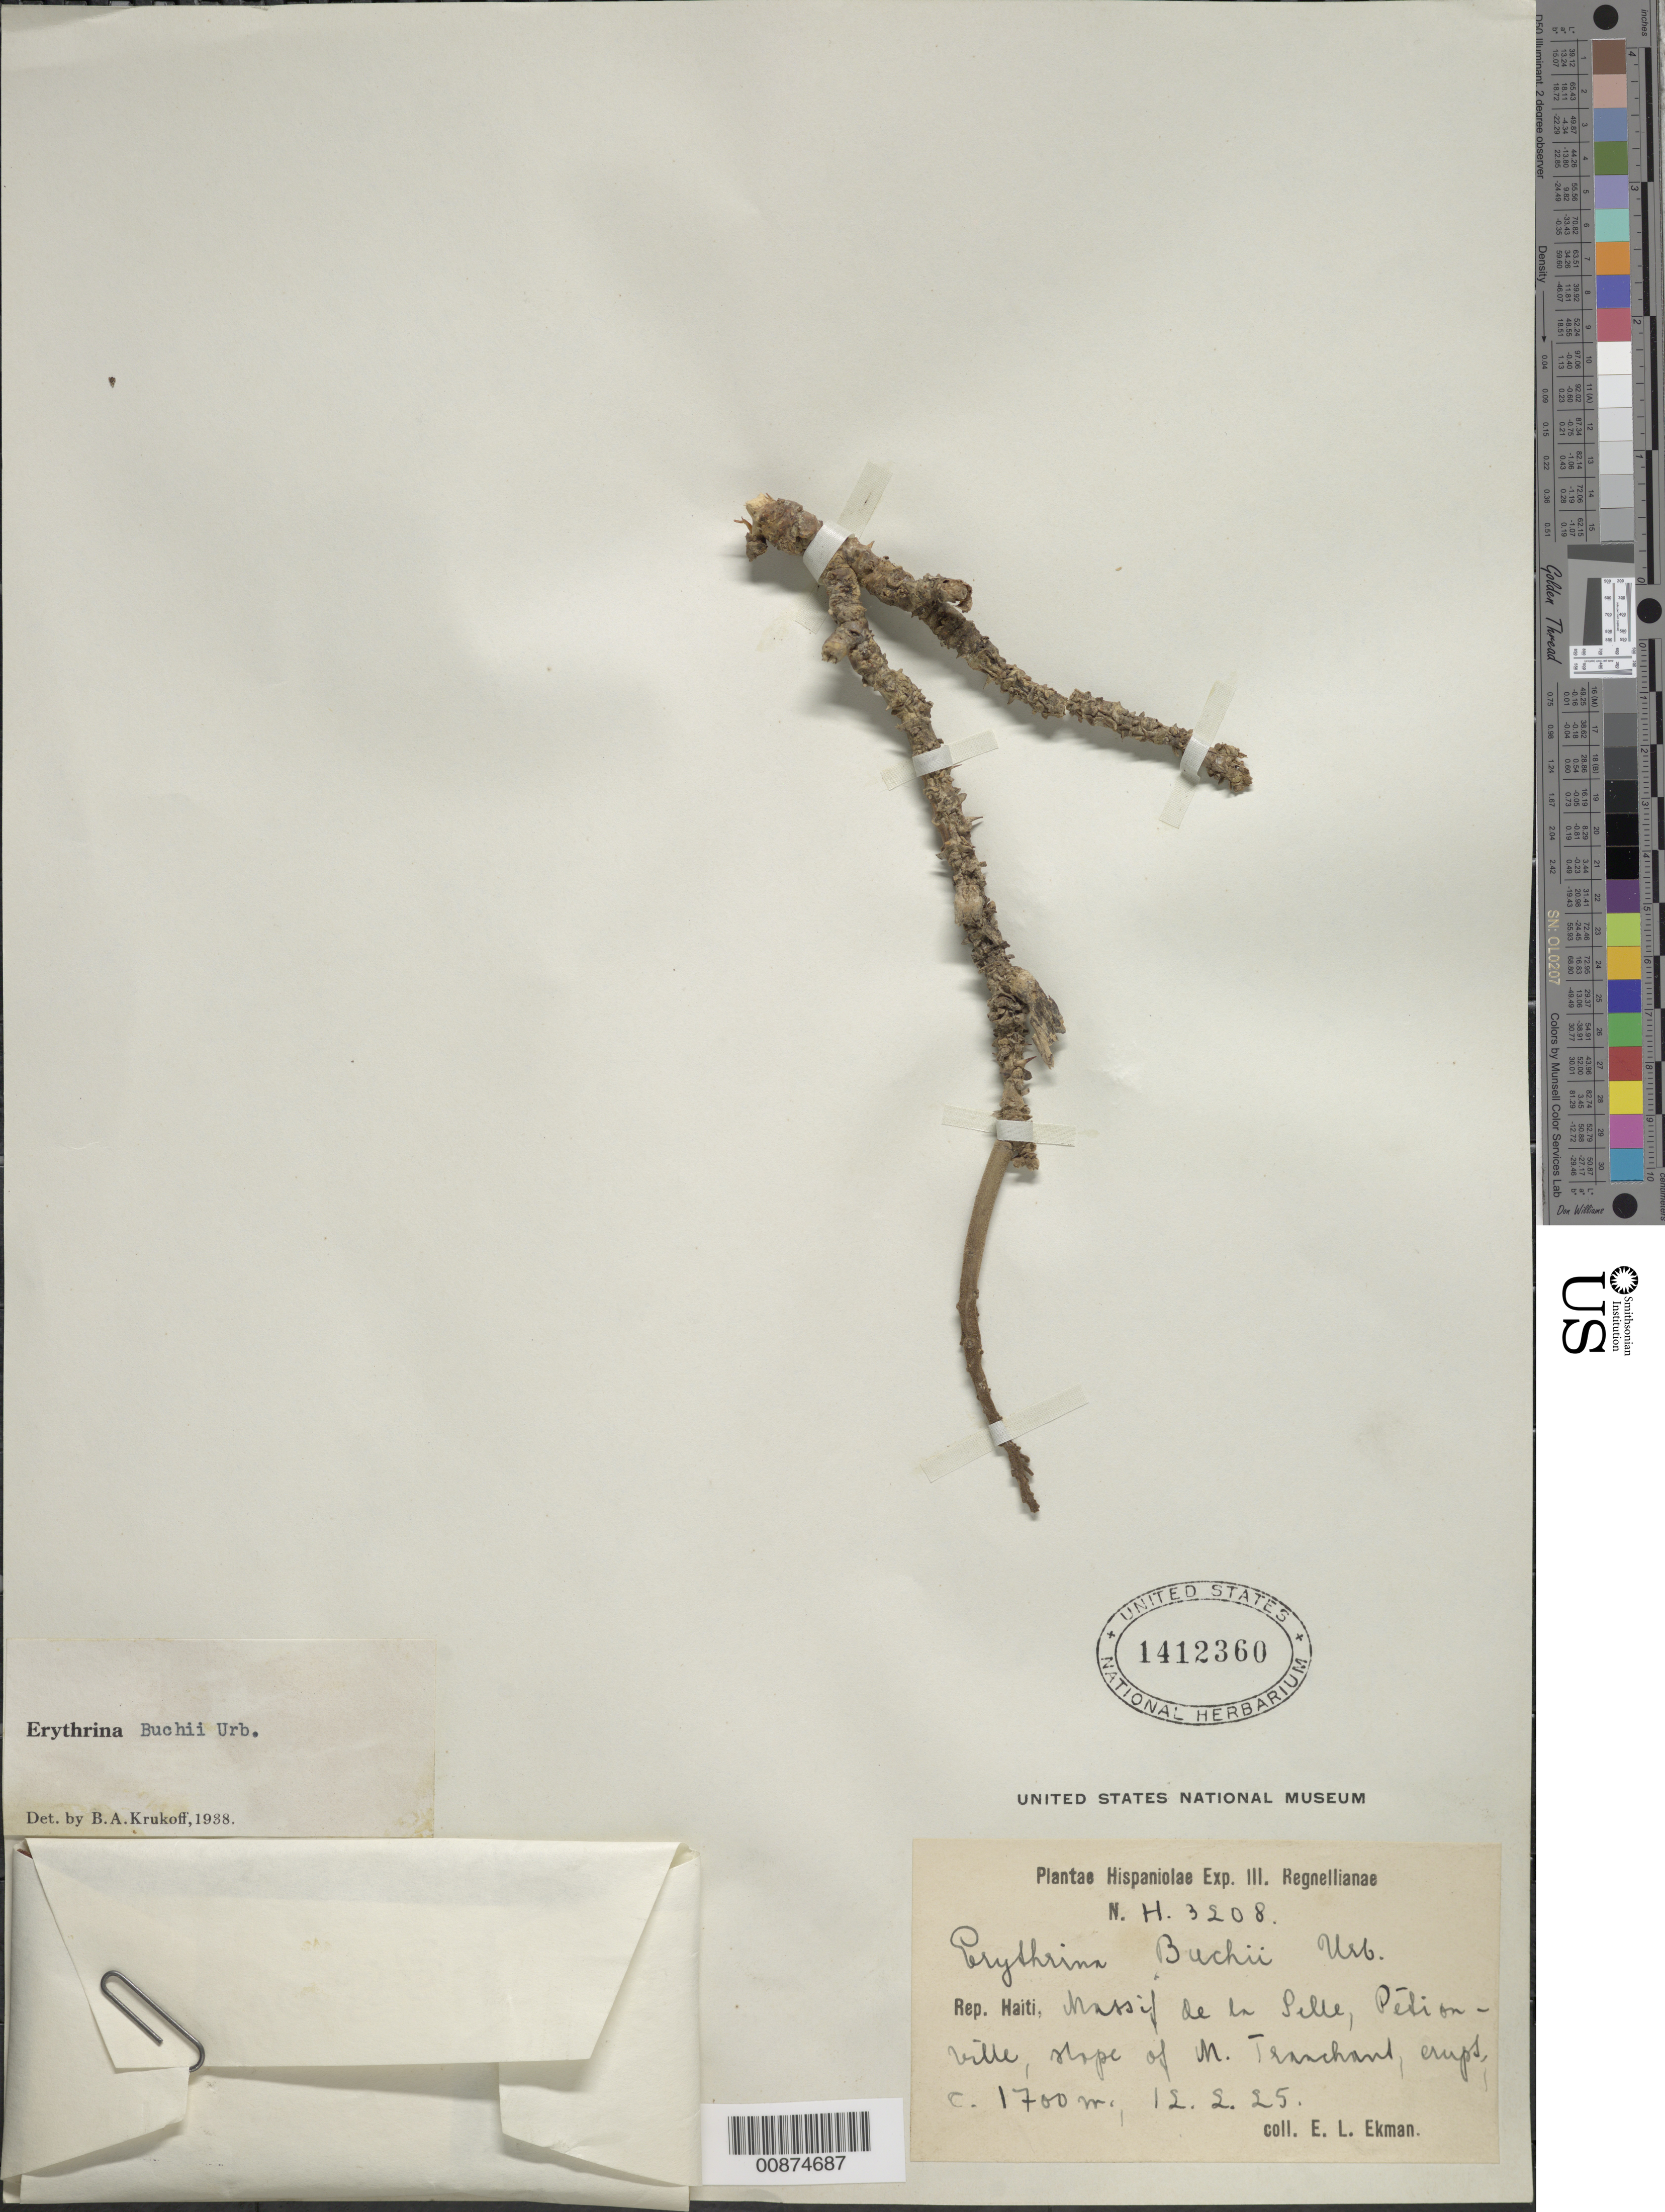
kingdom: Plantae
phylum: Tracheophyta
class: Magnoliopsida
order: Fabales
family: Fabaceae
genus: Erythrina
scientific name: Erythrina buchii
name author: Urb.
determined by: Krukoff, B. A.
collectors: E. L. Ekman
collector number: H 3208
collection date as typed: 12 Feb 1925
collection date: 1925-02-12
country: Haiti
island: Hispaniola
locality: Massif de la Selle, Pétionville, slope of M. Tranchant.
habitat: Eruptive.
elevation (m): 1700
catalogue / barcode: US 1412360